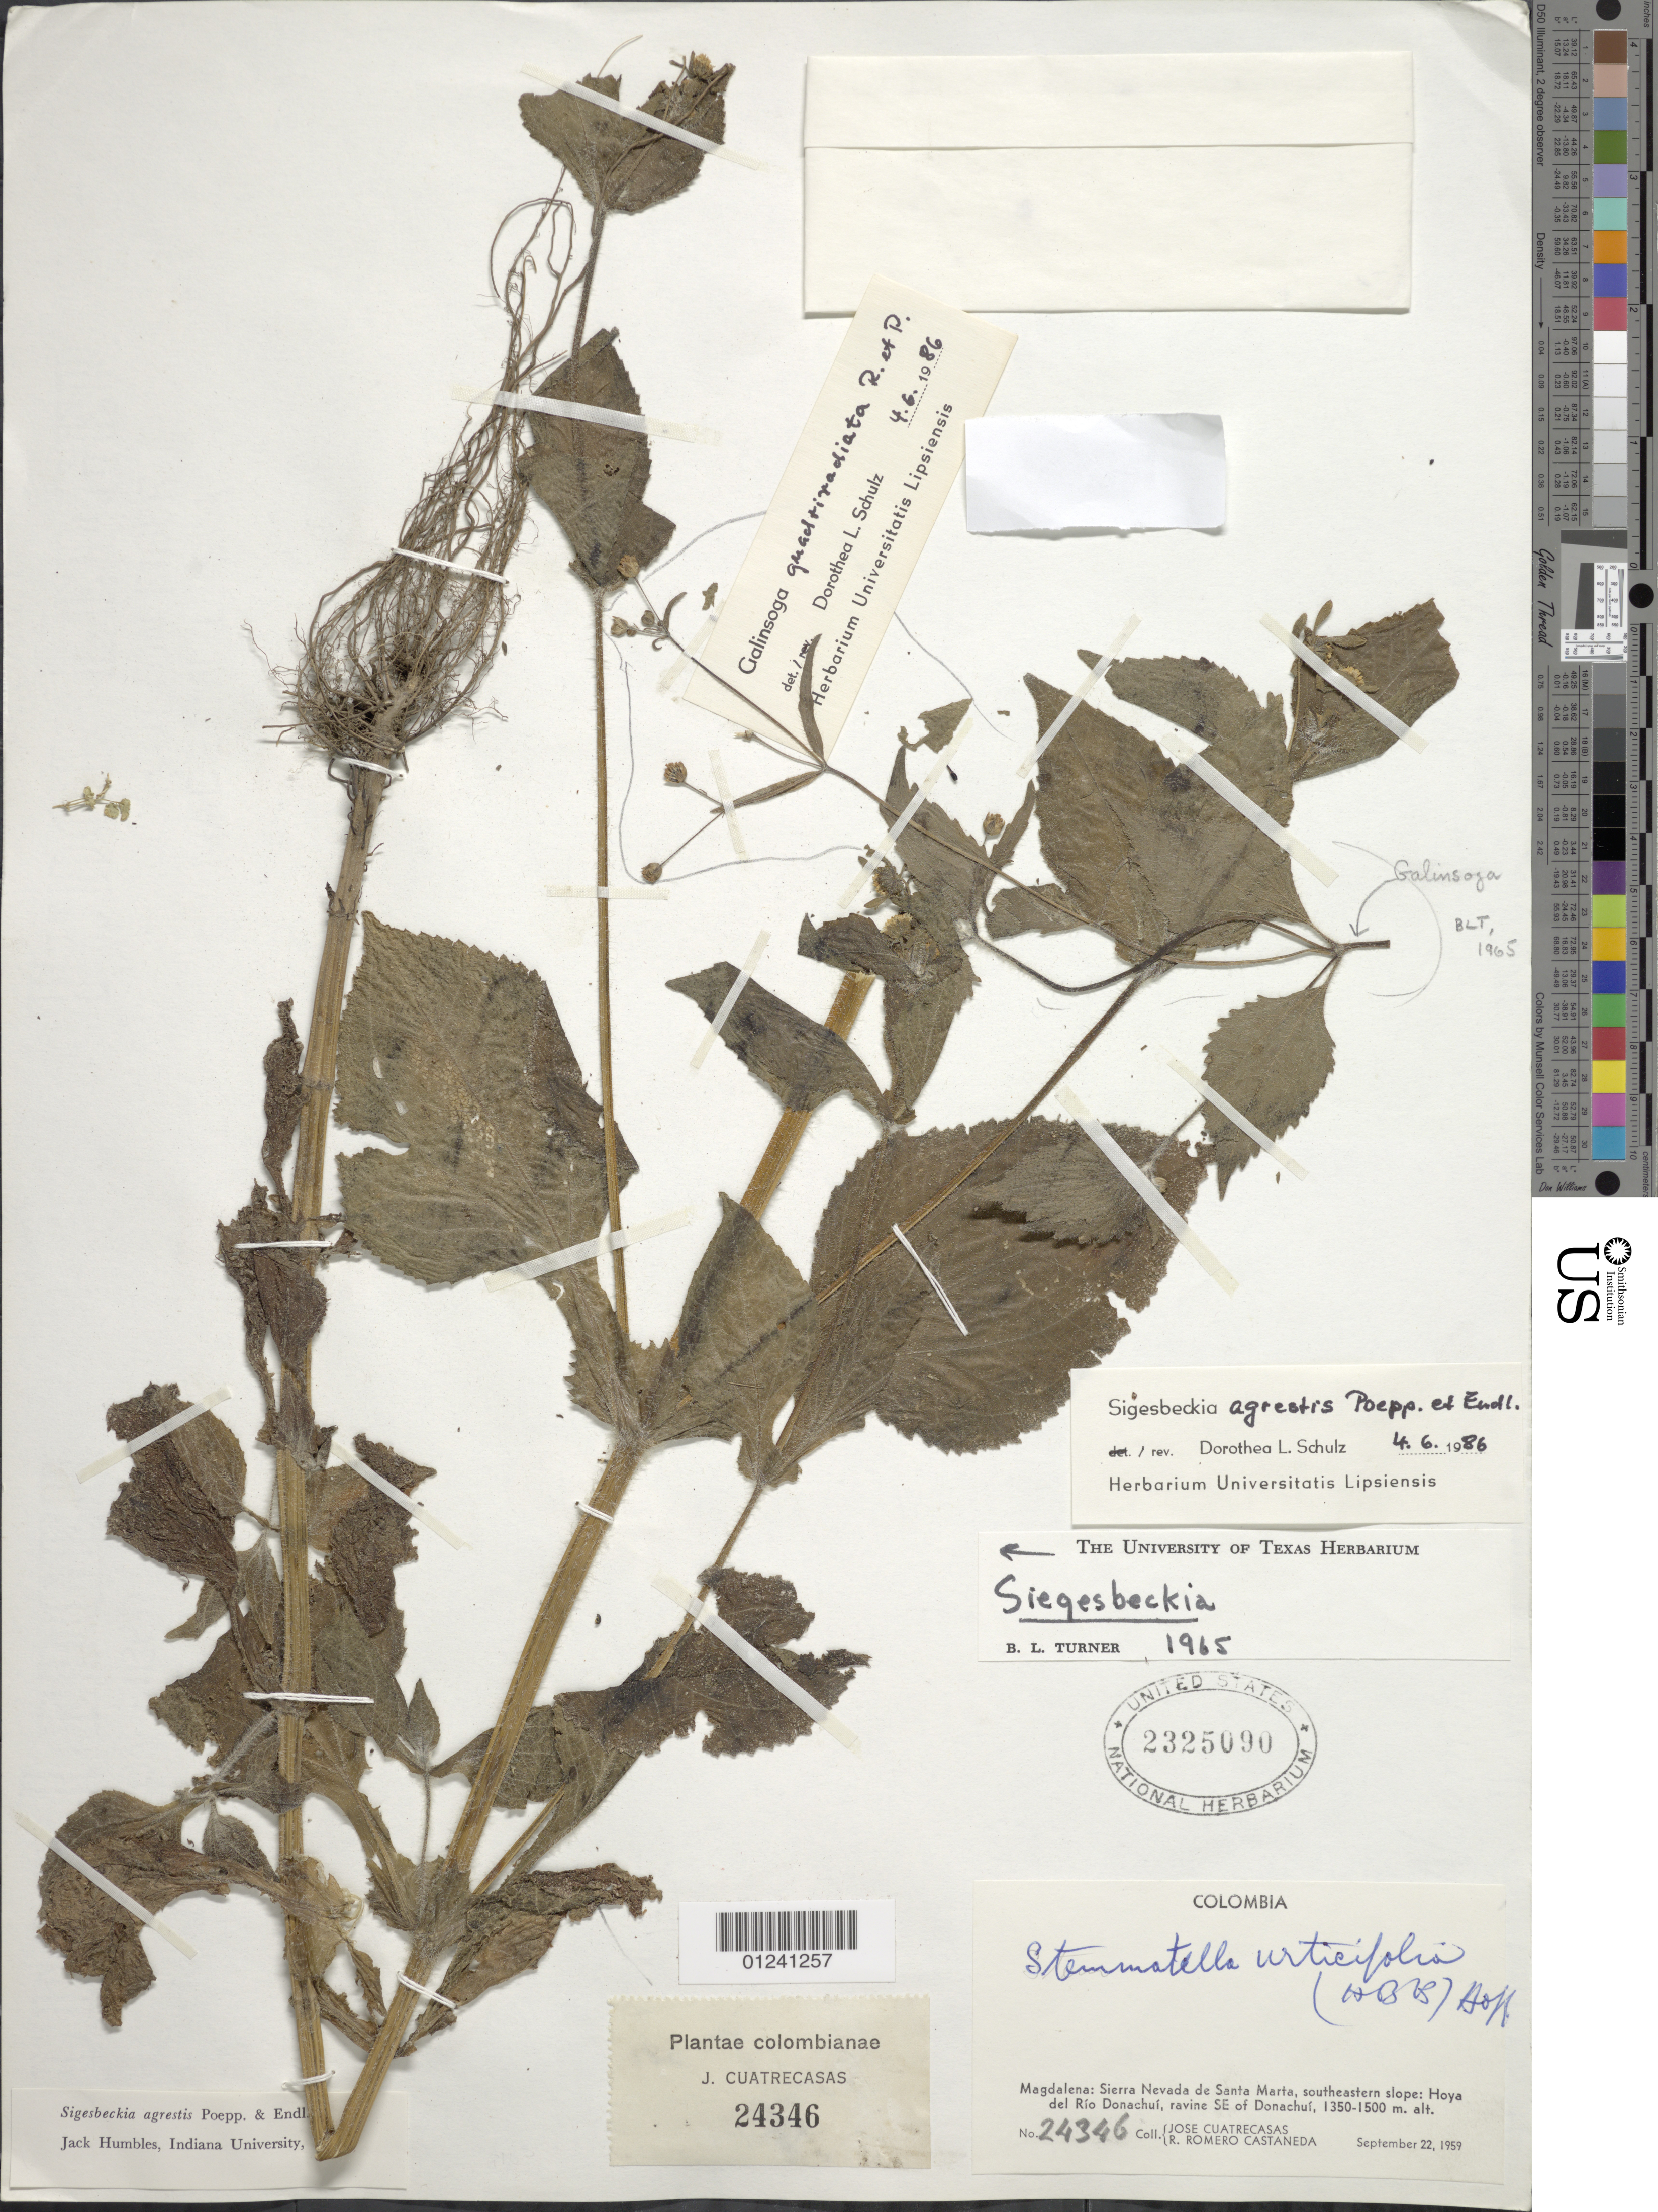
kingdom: Plantae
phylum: Tracheophyta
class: Magnoliopsida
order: Asterales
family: Asteraceae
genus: Sigesbeckia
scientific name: Sigesbeckia agrestis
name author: Poepp.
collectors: J. Cuatrecasas & R. Romero Castañeda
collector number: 24346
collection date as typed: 22 Sep 1959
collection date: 1959-09-22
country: Colombia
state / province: Magdalena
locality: Sierra Nevada de Santa Marta, southeastern slope; Hoya del Rio Donachui, ravine SE of Donachui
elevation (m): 1350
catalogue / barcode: US 2325090